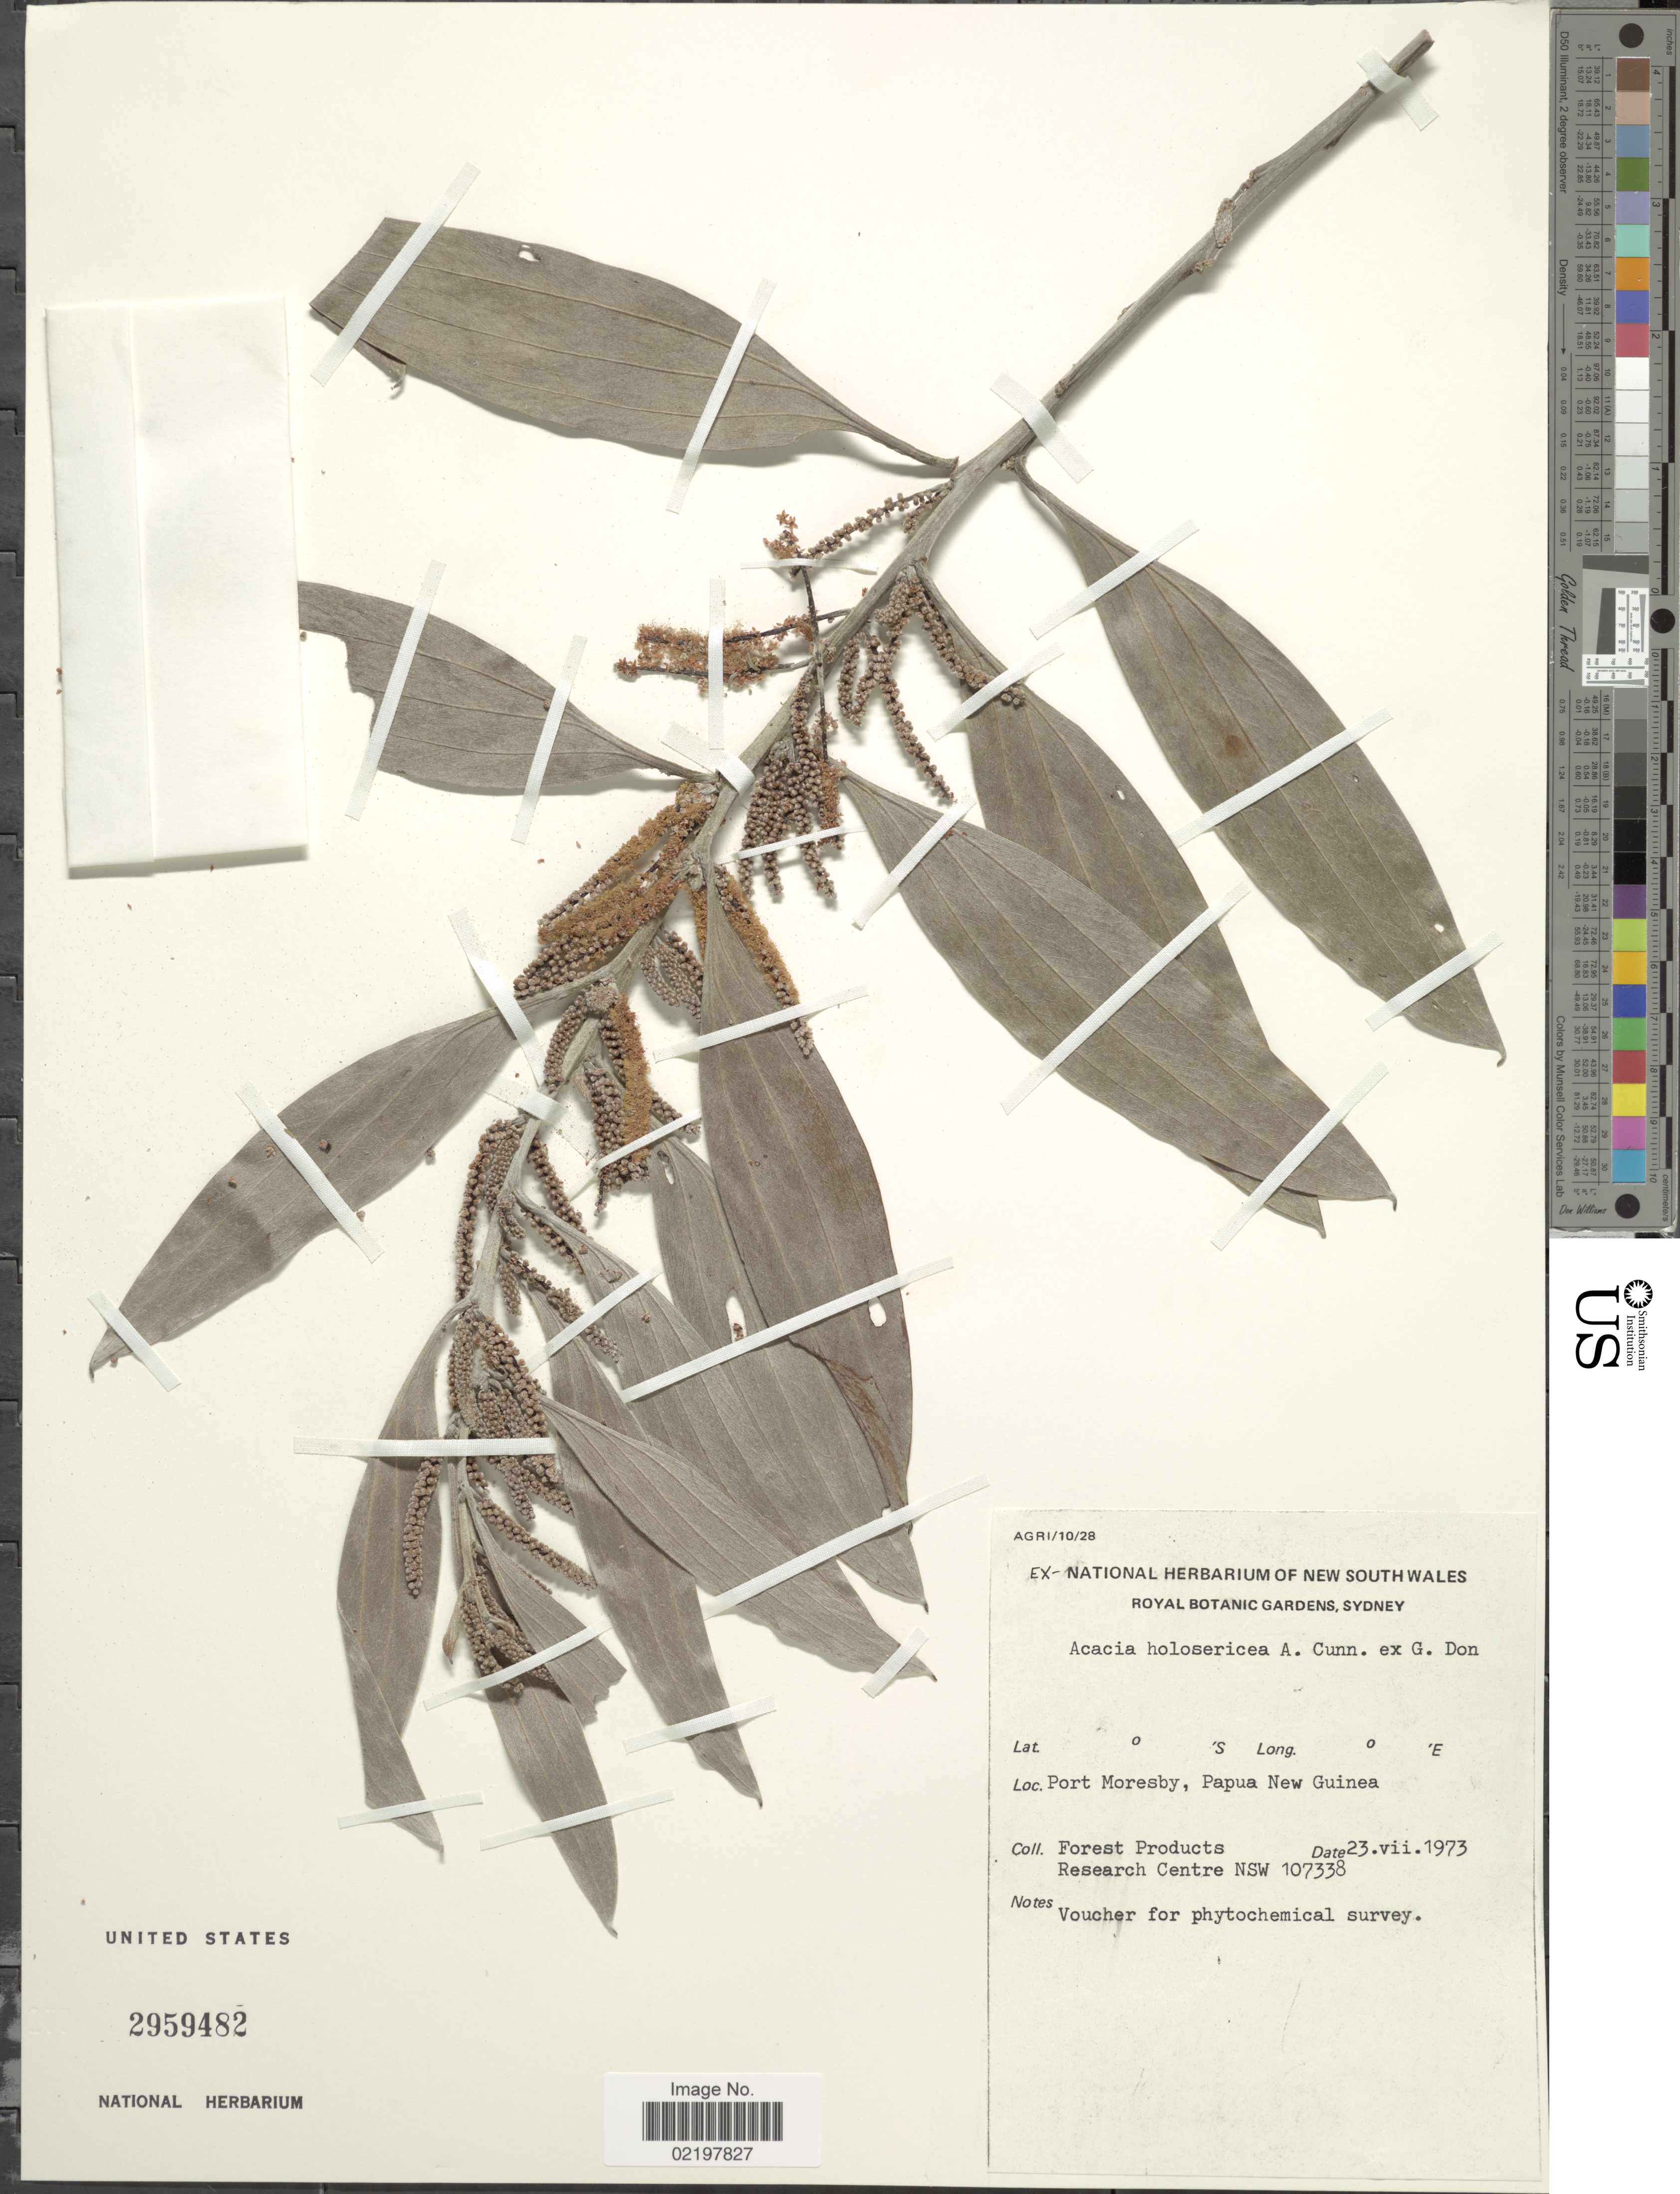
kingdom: Plantae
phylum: Tracheophyta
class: Magnoliopsida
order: Fabales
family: Fabaceae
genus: Acacia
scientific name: Acacia holosericea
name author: A. Cunn. ex Don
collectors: Forest Prod. Research Inst.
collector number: NSW 107338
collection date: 1973-07-23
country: Papua New Guinea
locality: Port Moresby, Papua New Guinea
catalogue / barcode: US 2959482